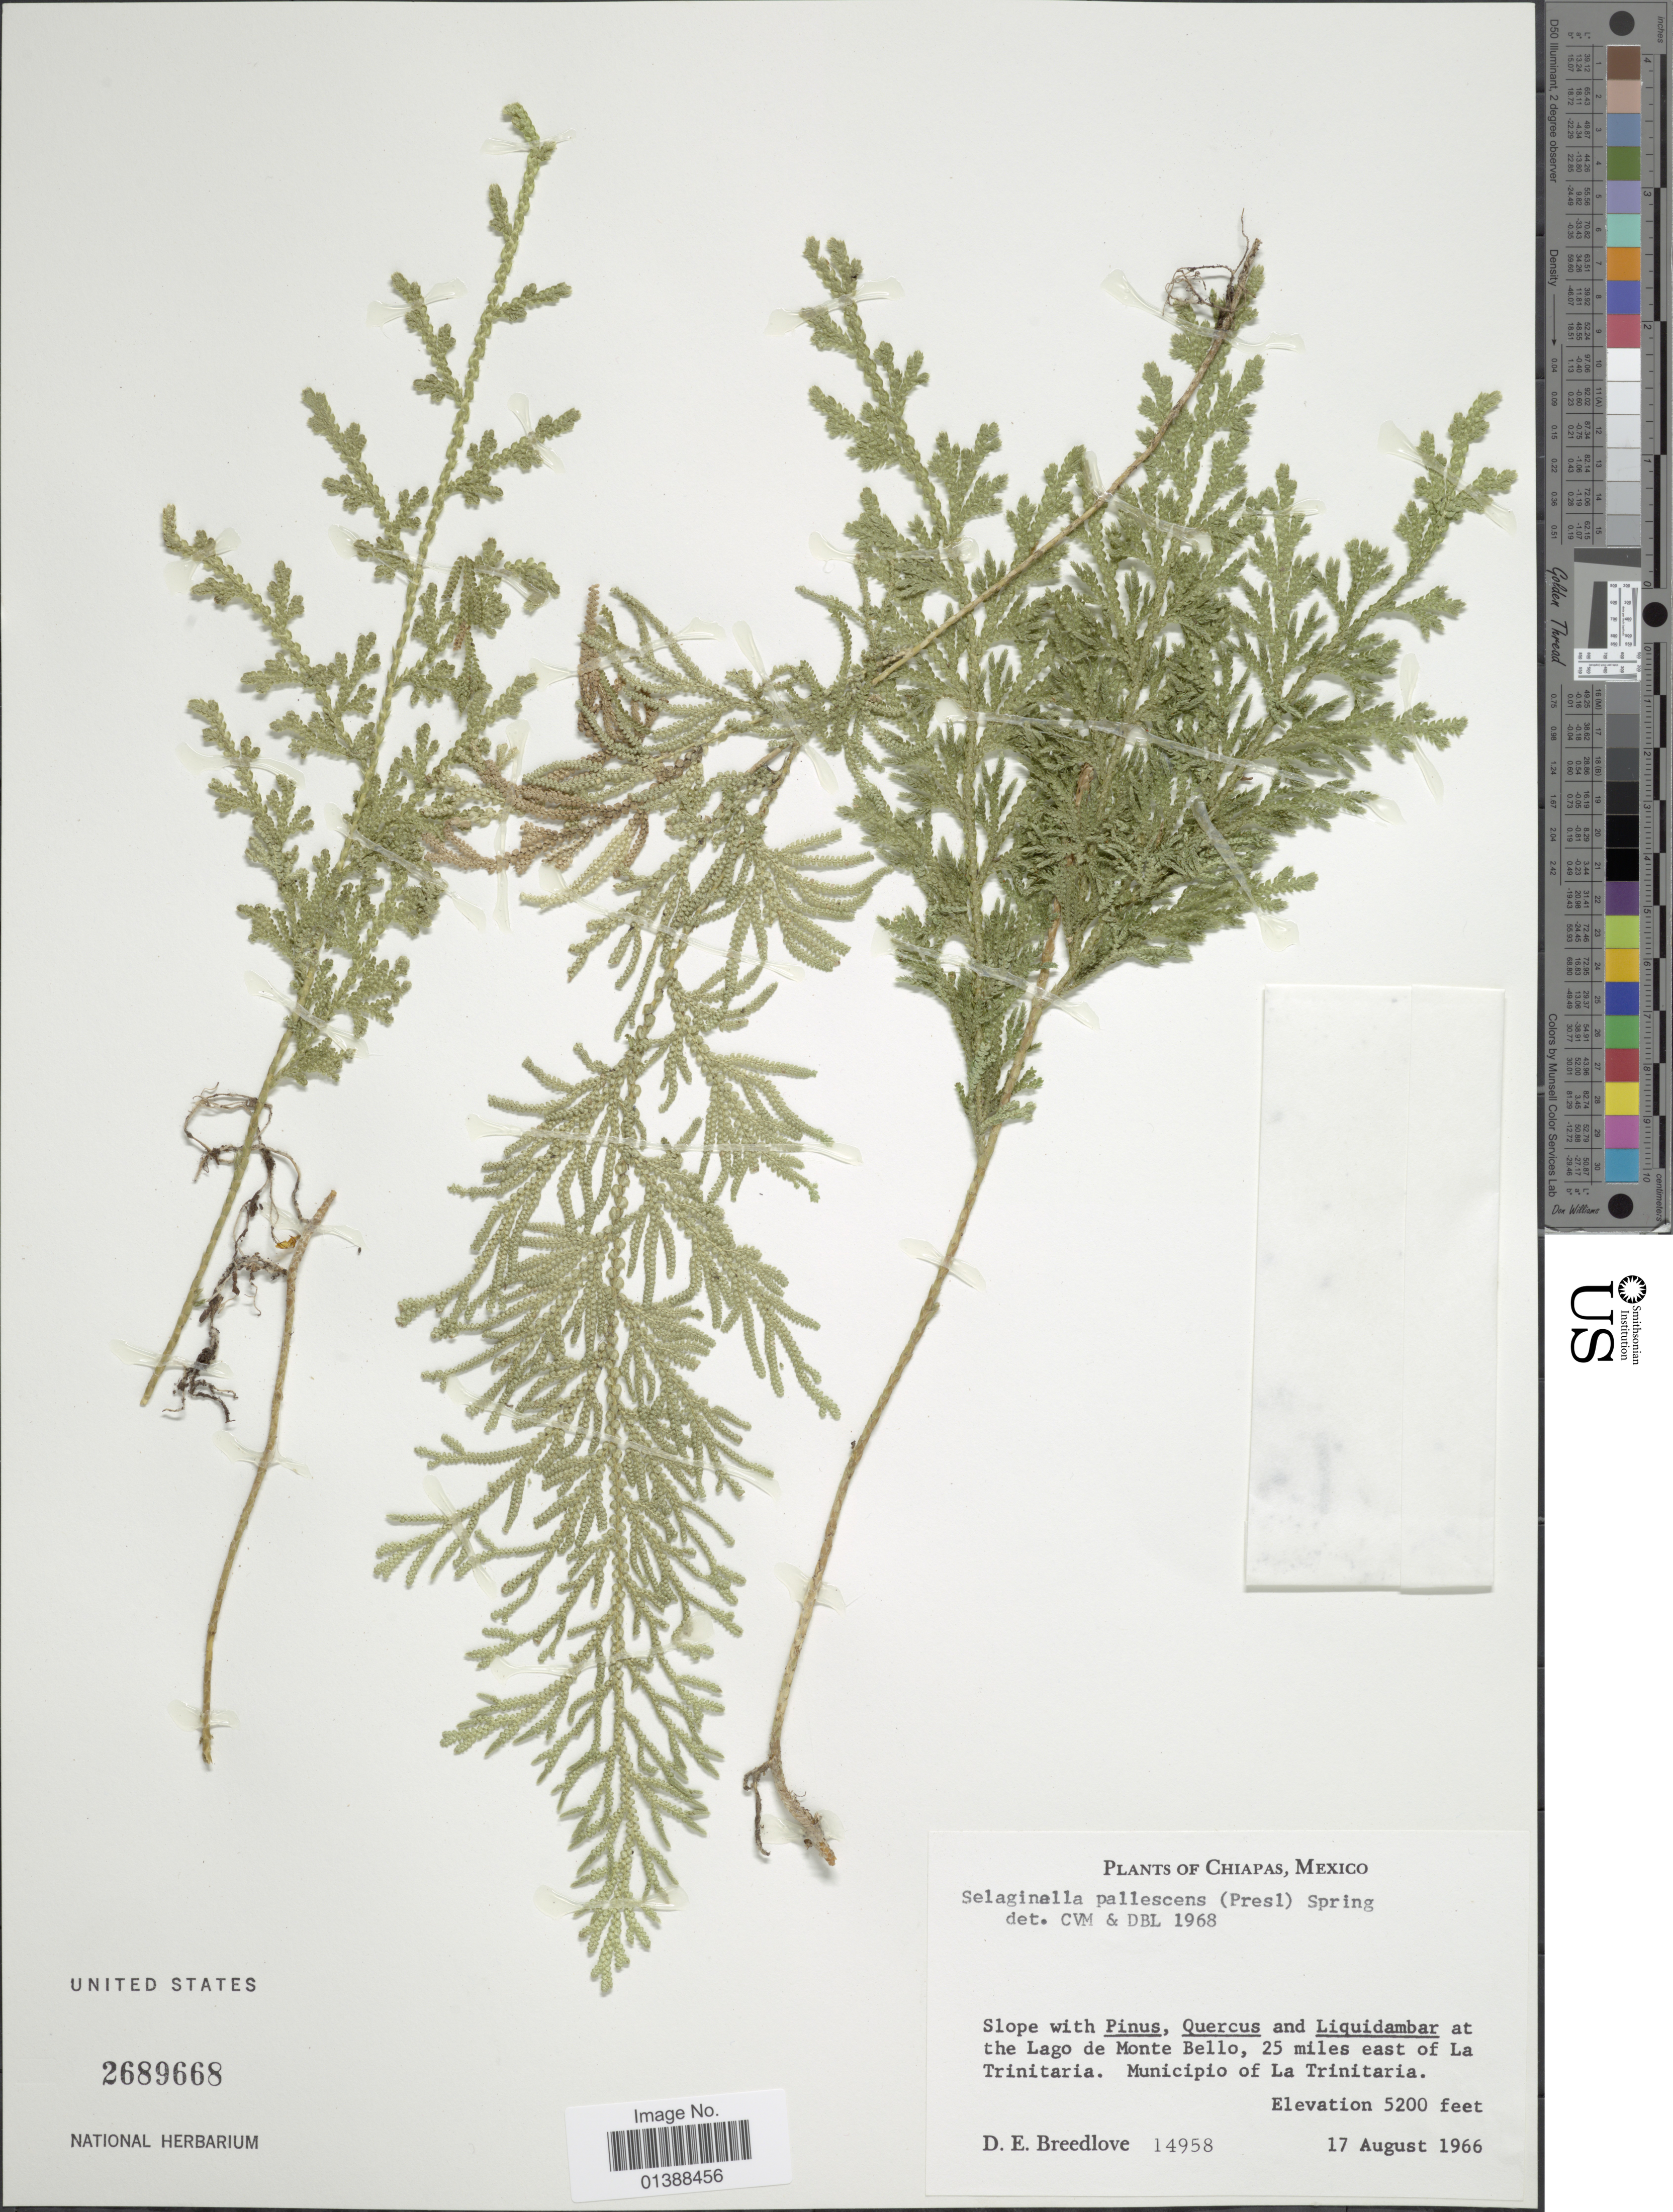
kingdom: Plantae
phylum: Tracheophyta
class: Lycopodiopsida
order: Selaginellales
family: Selaginellaceae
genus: Selaginella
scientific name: Selaginella pallescens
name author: (C. Presl) Spring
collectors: D. E. Breedlove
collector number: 14958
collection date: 1966-08-17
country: Mexico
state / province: Chiapas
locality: At the Lago de Monte Bello, 25 miles east of La Trinitaria, Municpio of La Trinitaria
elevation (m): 1585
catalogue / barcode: US 2689668